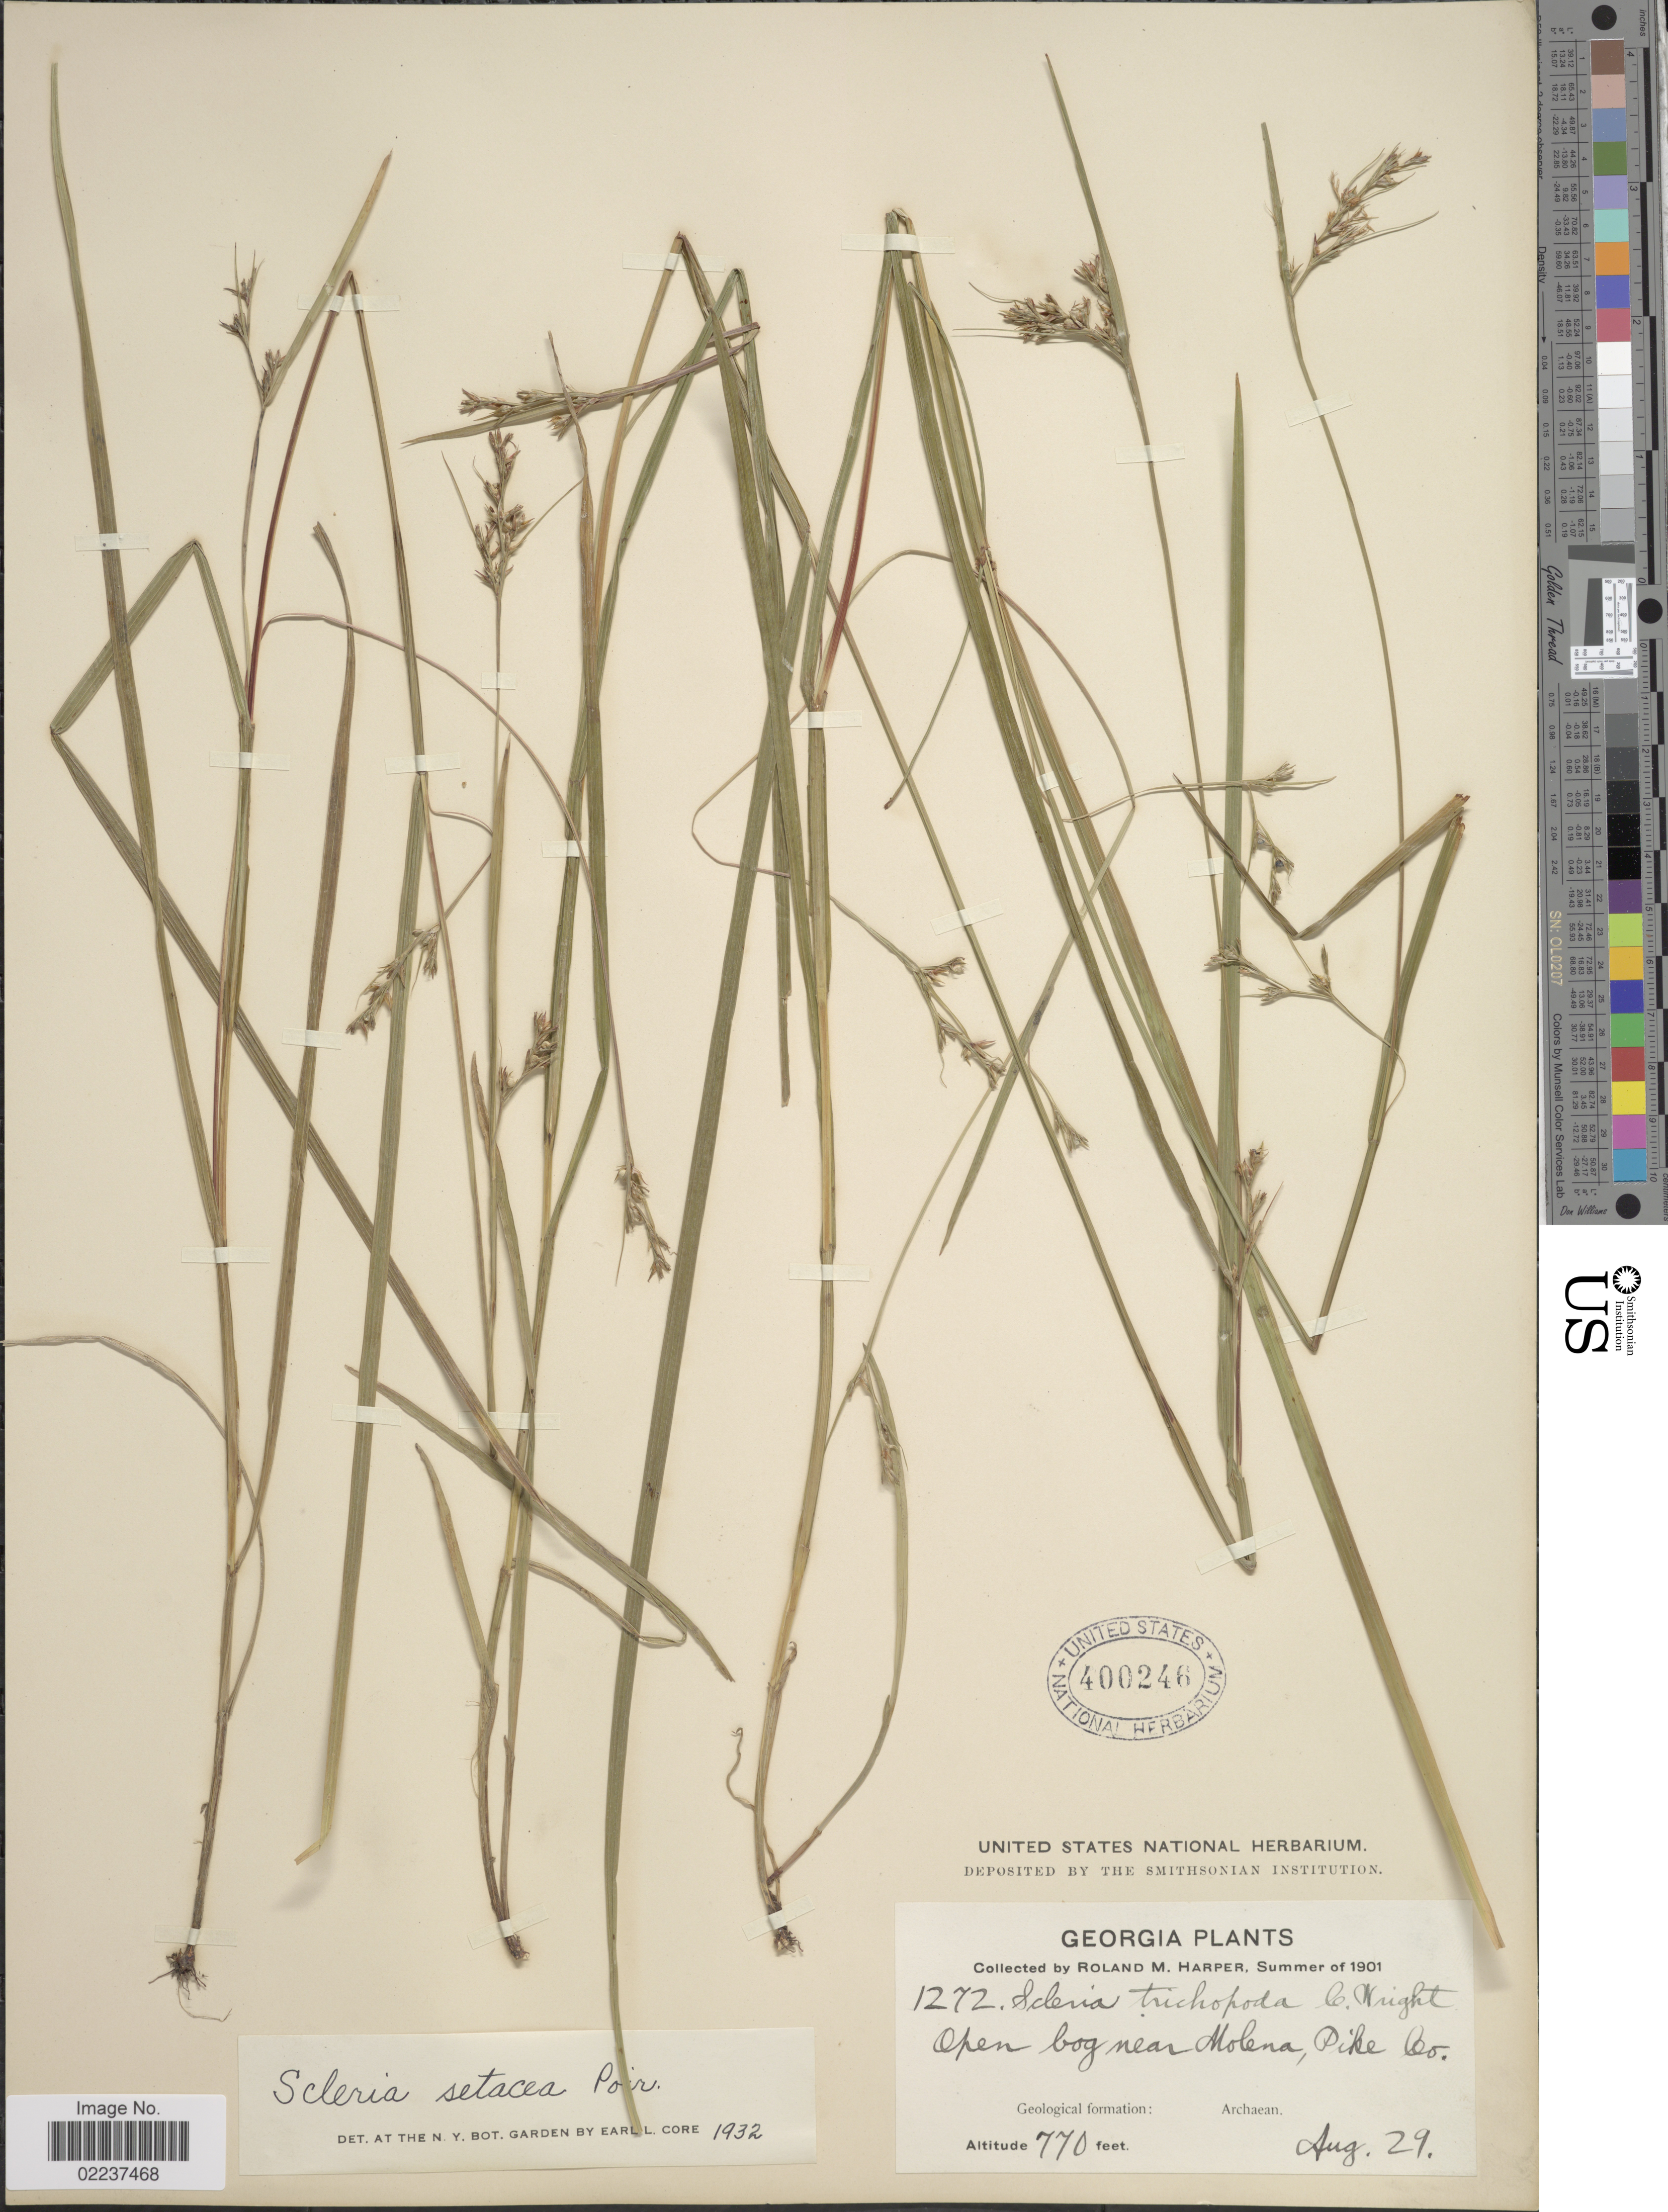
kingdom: Plantae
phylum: Tracheophyta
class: Liliopsida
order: Poales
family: Cyperaceae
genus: Scleria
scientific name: Scleria muehlenbergii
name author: Steud.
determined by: Strong, Mark T., (BOT), Smithsonian Institution - National Museum of Natural History (UNITED STATES)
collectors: R. M. Harper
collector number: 1272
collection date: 1901-08-29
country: United States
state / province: Georgia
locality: Open bog near Molena, Pike Co.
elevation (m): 235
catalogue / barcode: US 400246